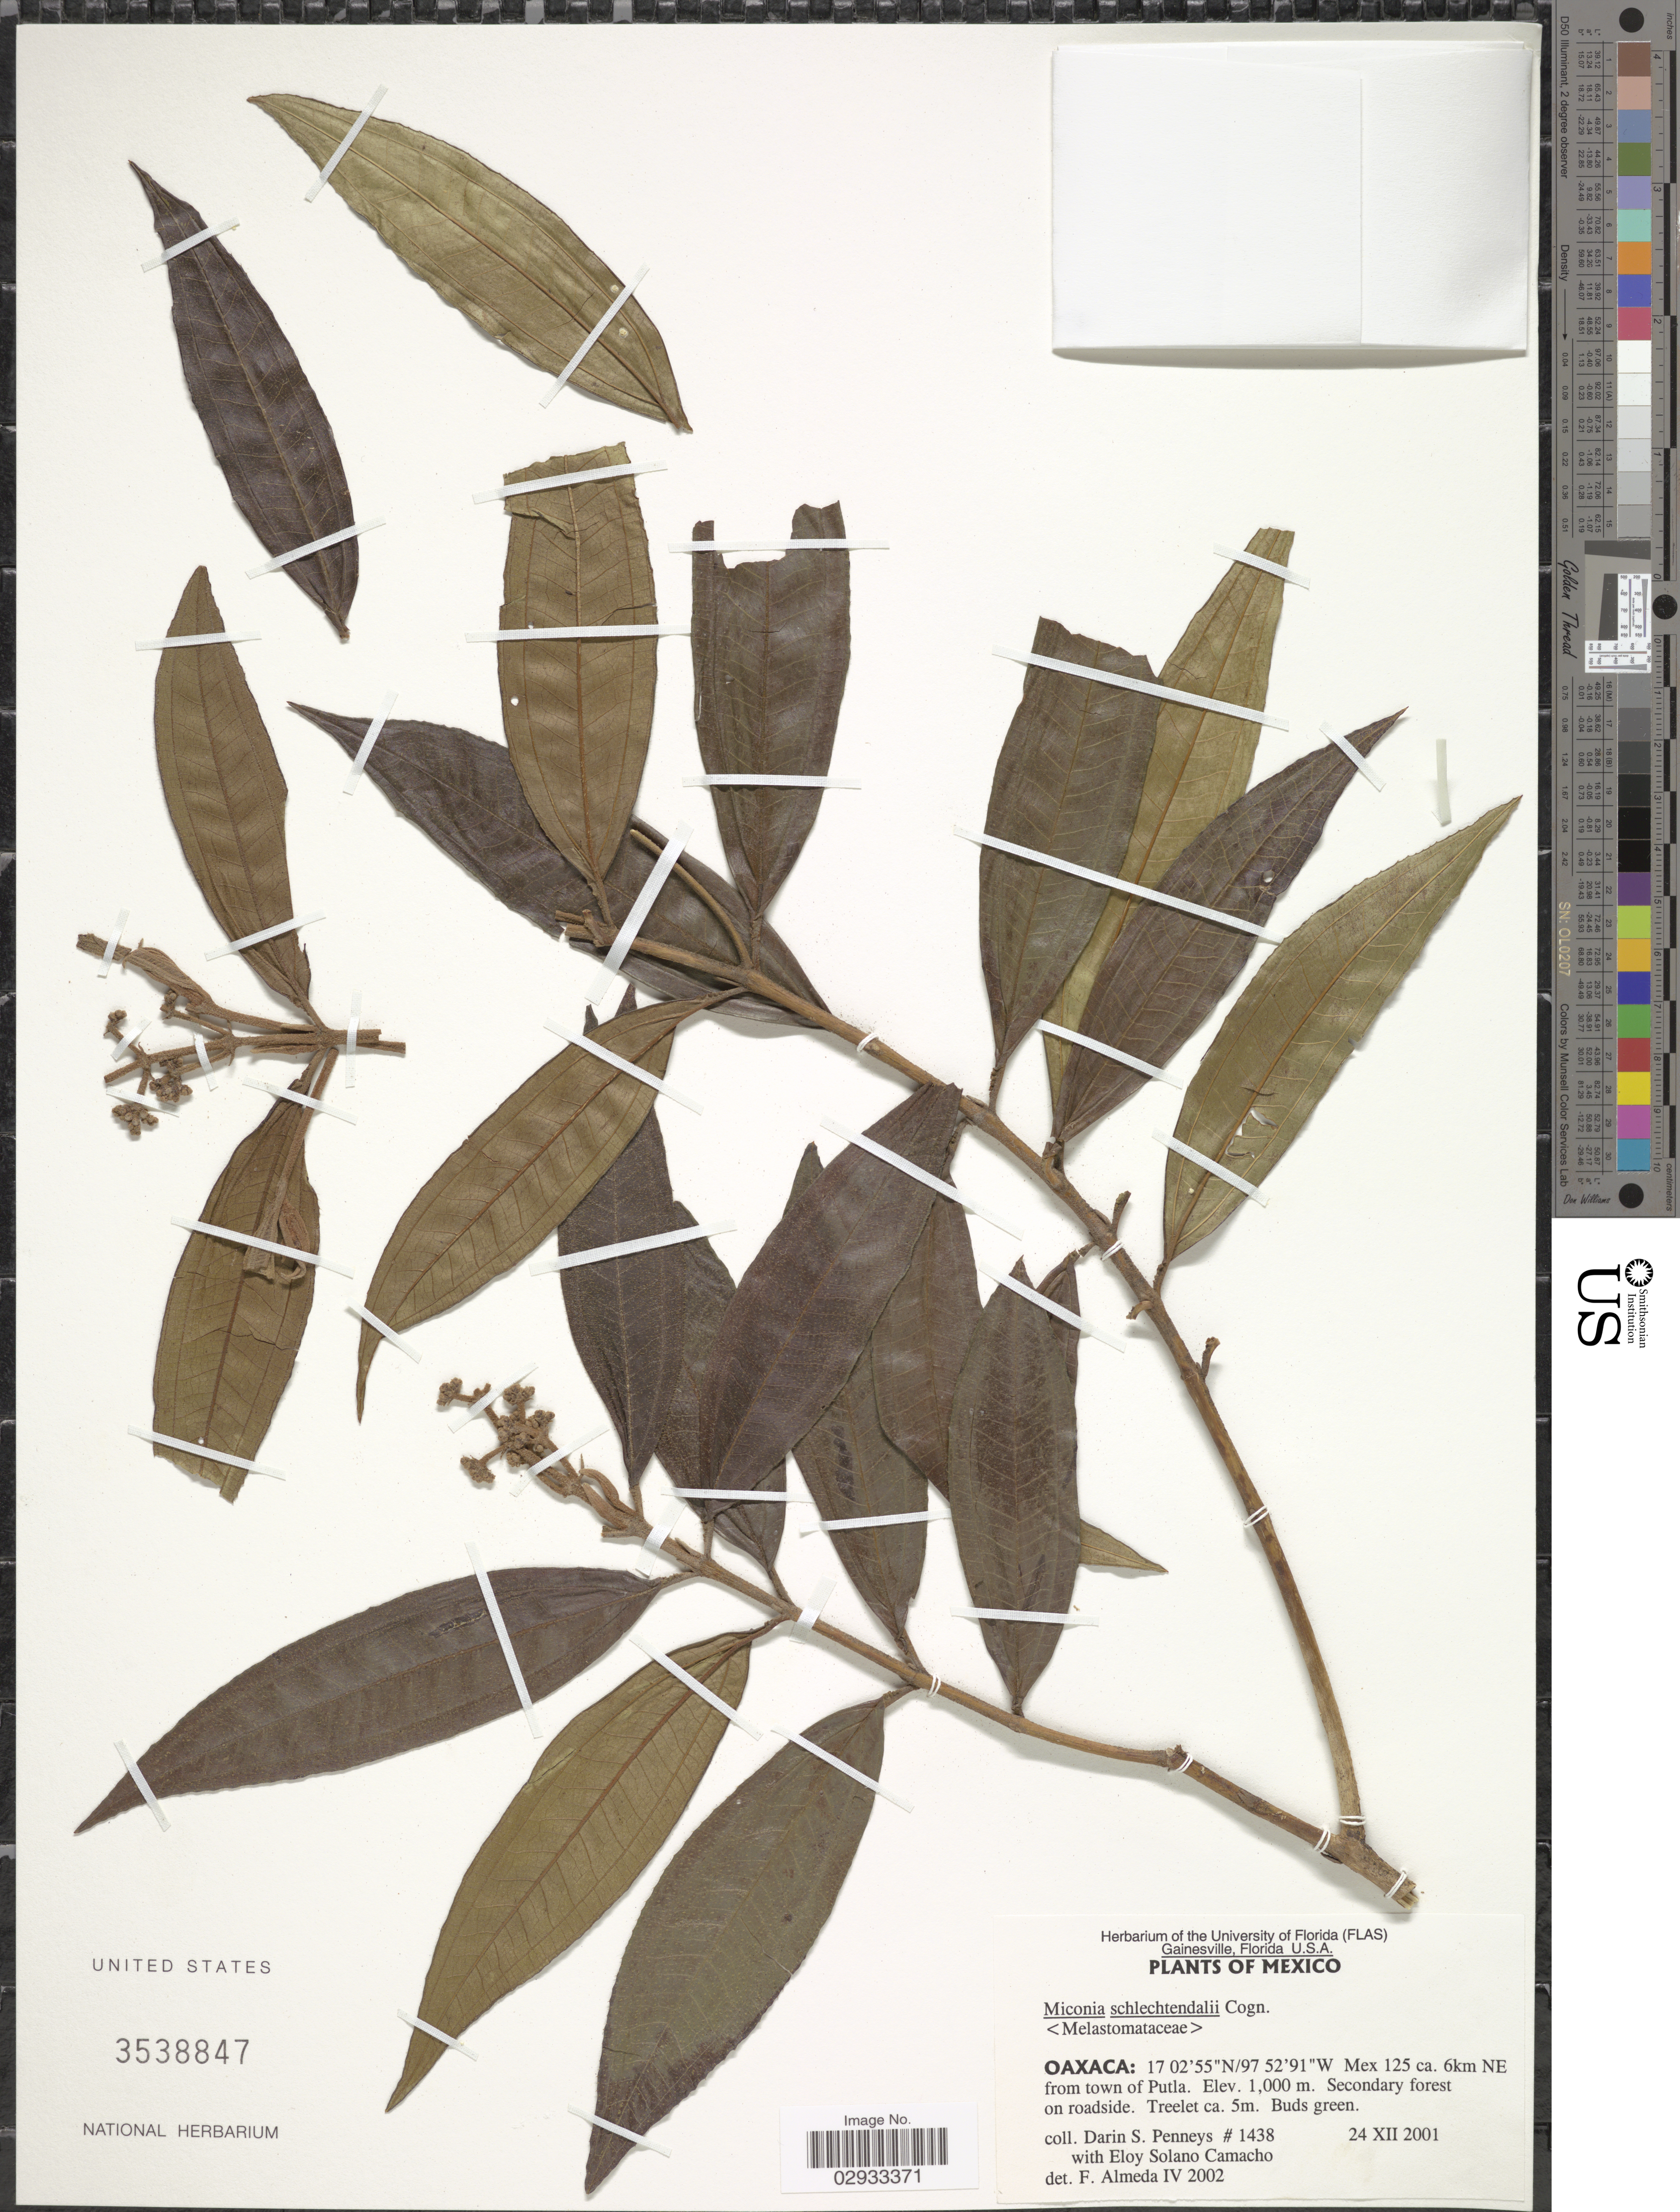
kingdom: Plantae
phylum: Tracheophyta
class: Magnoliopsida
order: Myrtales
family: Melastomataceae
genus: Miconia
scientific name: Miconia schlechtendalii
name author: Cogn. in DC.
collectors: D. S. Penneys & E. Solano C.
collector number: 1438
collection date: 2001-12-24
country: Mexico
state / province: Oaxaca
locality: Mex 125 ca. 6 km NE from town of Putla.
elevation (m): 1000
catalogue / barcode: US 3538847